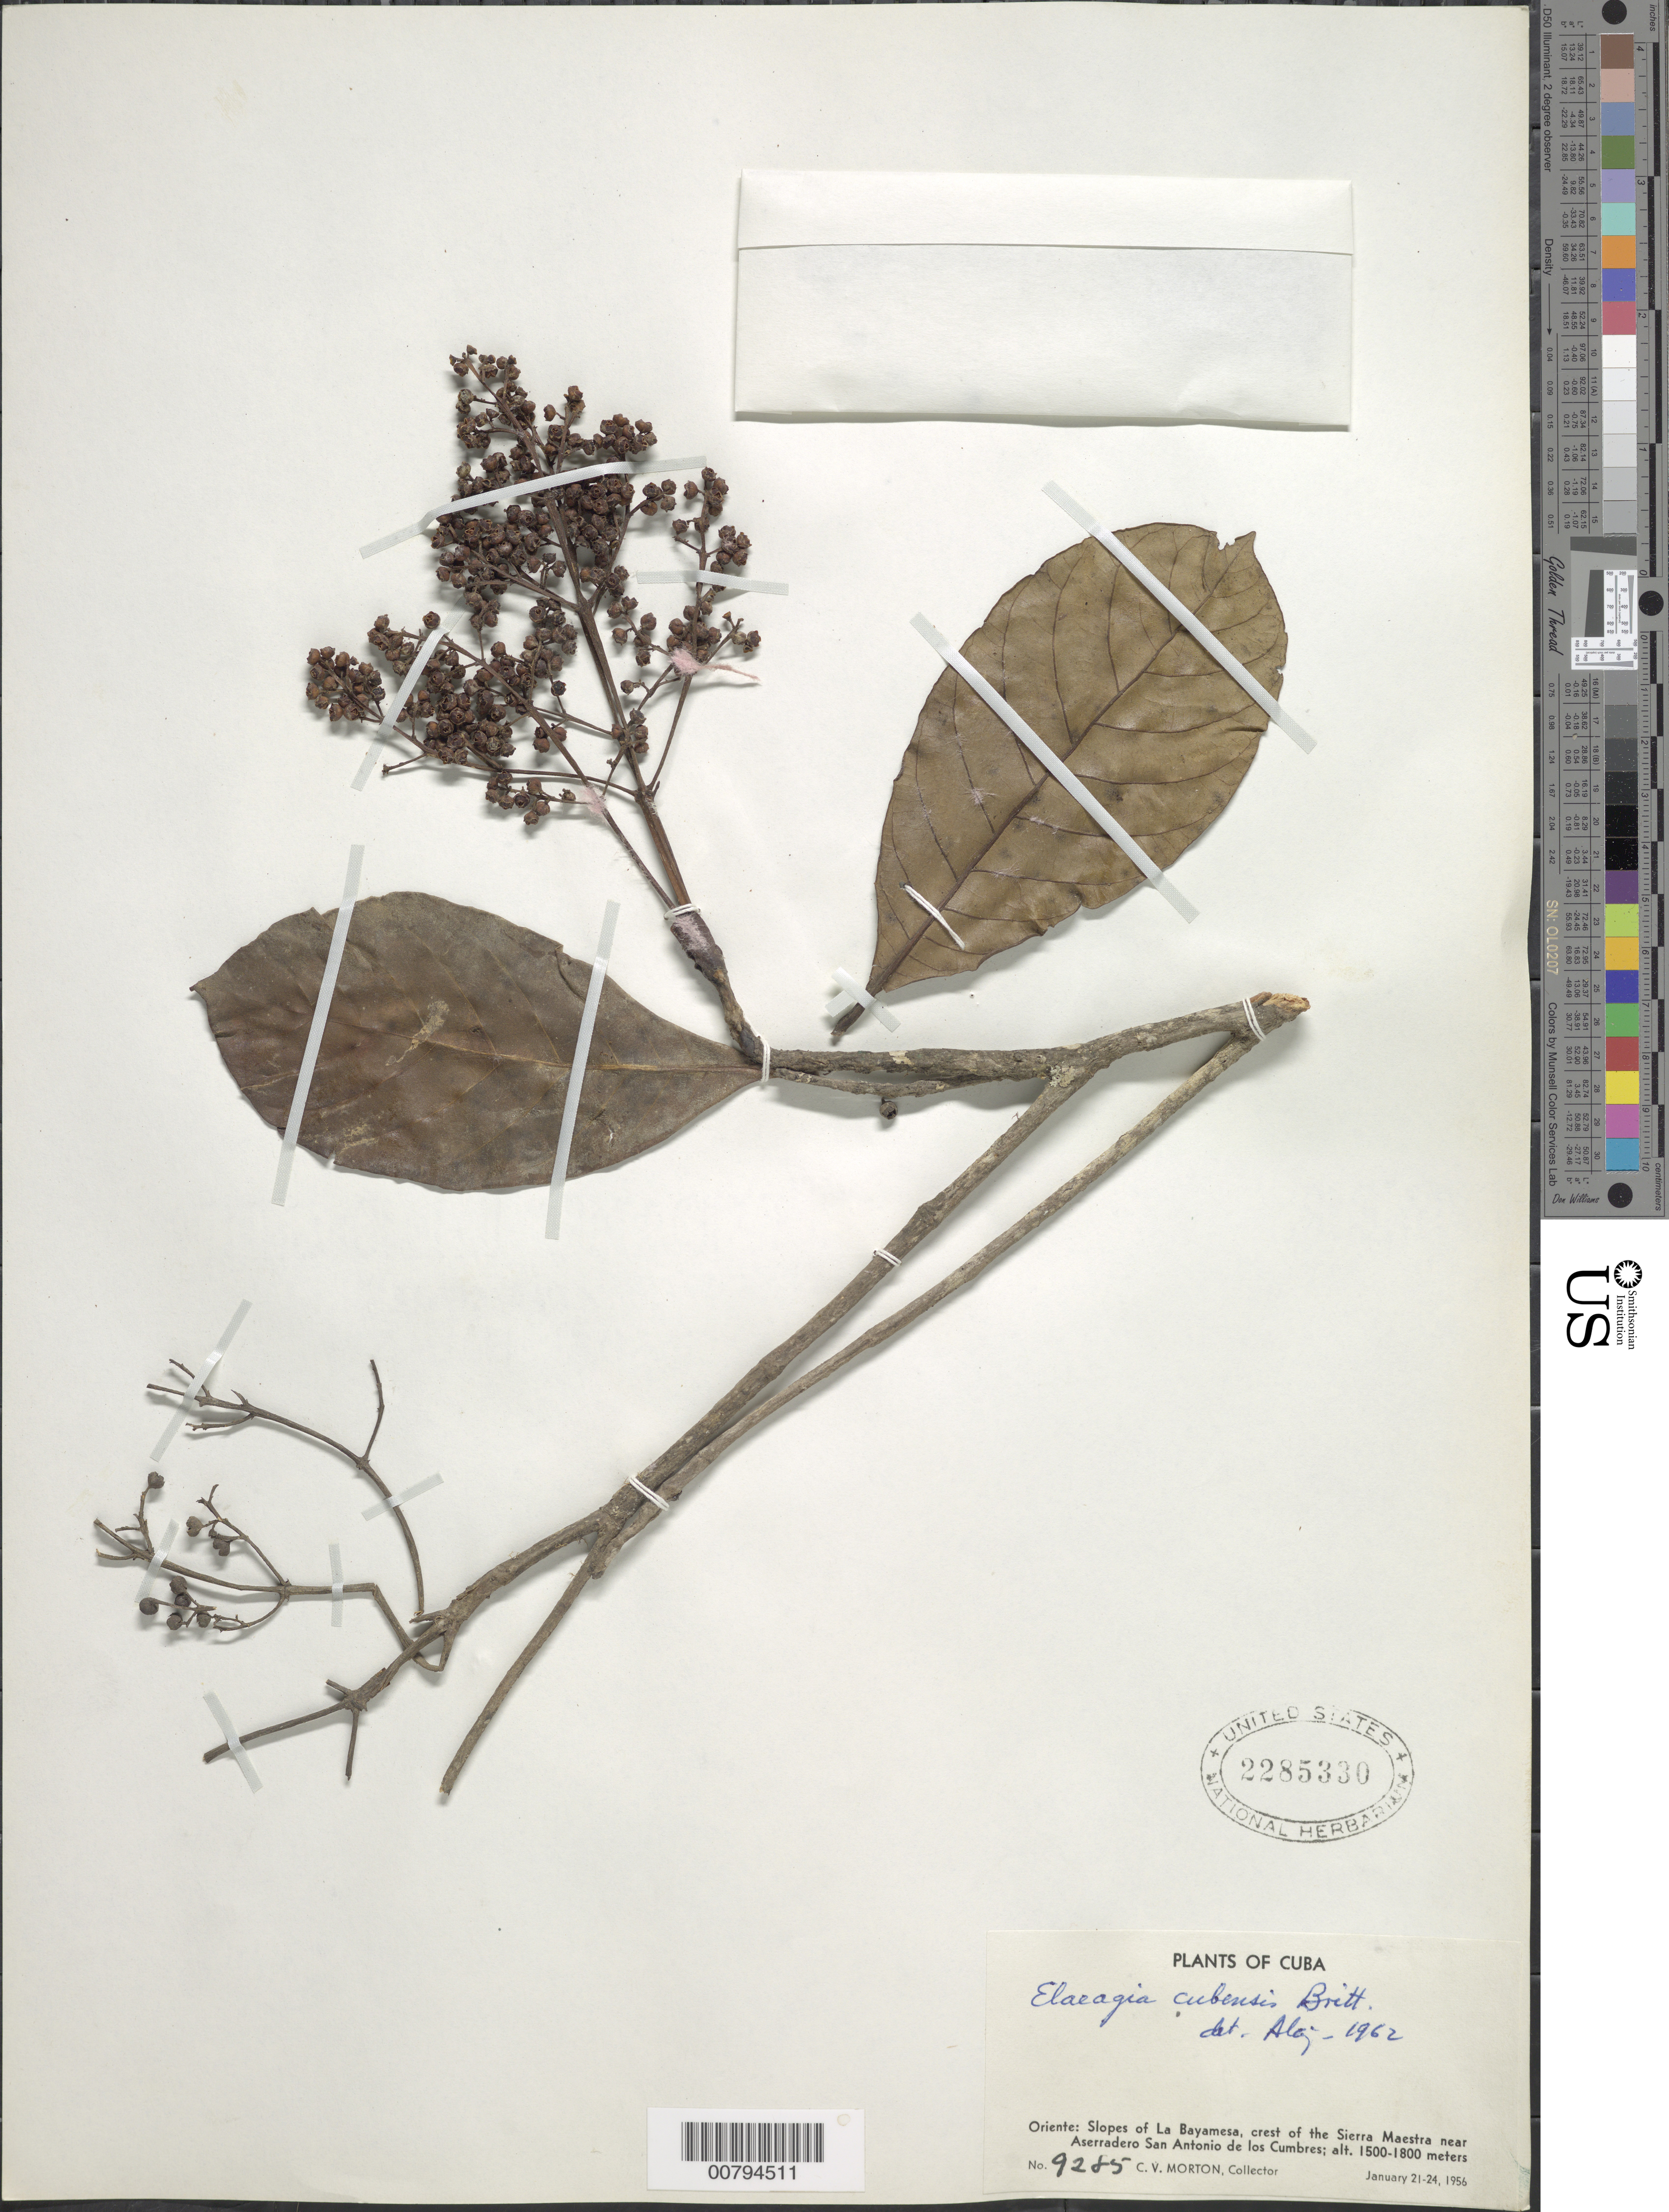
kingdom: Plantae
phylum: Tracheophyta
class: Magnoliopsida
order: Gentianales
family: Rubiaceae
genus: Elaeagia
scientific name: Elaeagia cubensis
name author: Britton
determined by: Alg., Bro.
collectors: C. V. Morton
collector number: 9285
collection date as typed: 21 Jan 1956 to 24 Jan 1956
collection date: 1956-01-21/1956-01-24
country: Cuba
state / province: Oriente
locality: Slopes of La Bayamesa, crest of the Sierra Maestra near Aserradero San Antonio de los Cumbres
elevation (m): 1500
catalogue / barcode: US 2285330